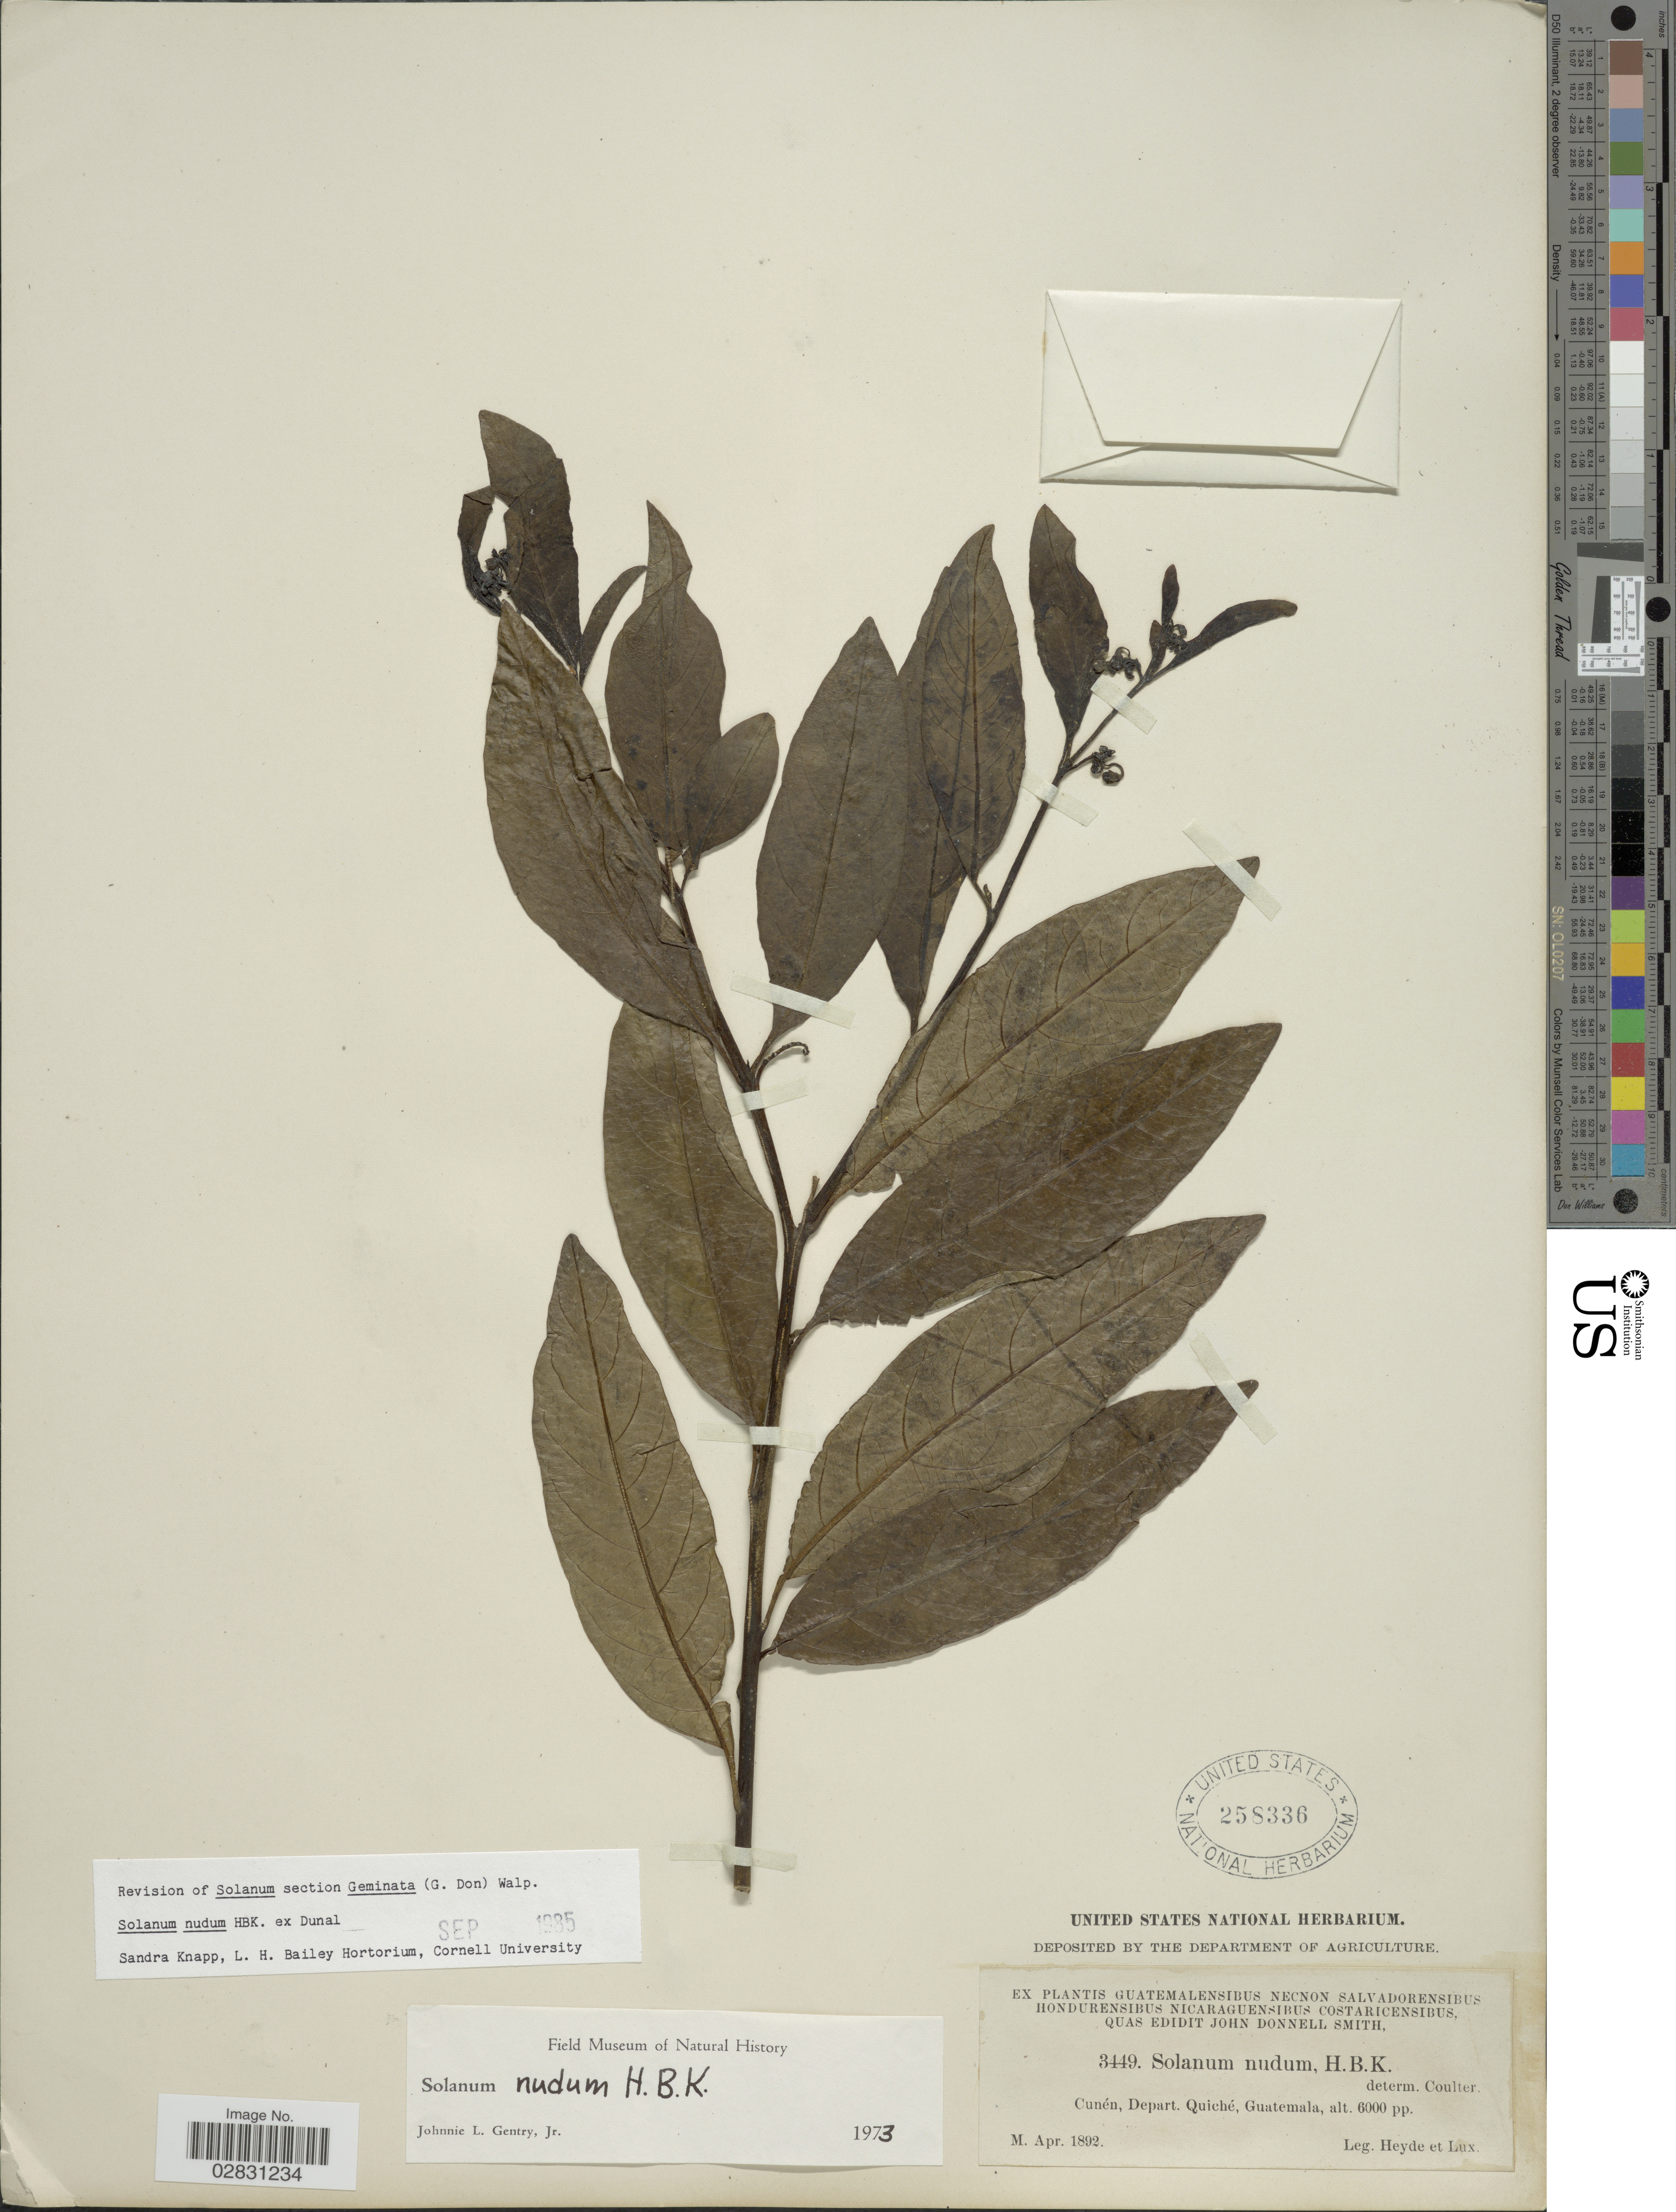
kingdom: Plantae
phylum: Tracheophyta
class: Magnoliopsida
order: Solanales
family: Solanaceae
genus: Solanum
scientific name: Solanum nudum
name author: Humb. & Bonpl. ex Dunal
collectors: Heyde & Lux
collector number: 3449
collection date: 1892-04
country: Guatemala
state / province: El Quiché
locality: Cunén, Depart. Quiché.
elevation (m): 1829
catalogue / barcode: US 258336